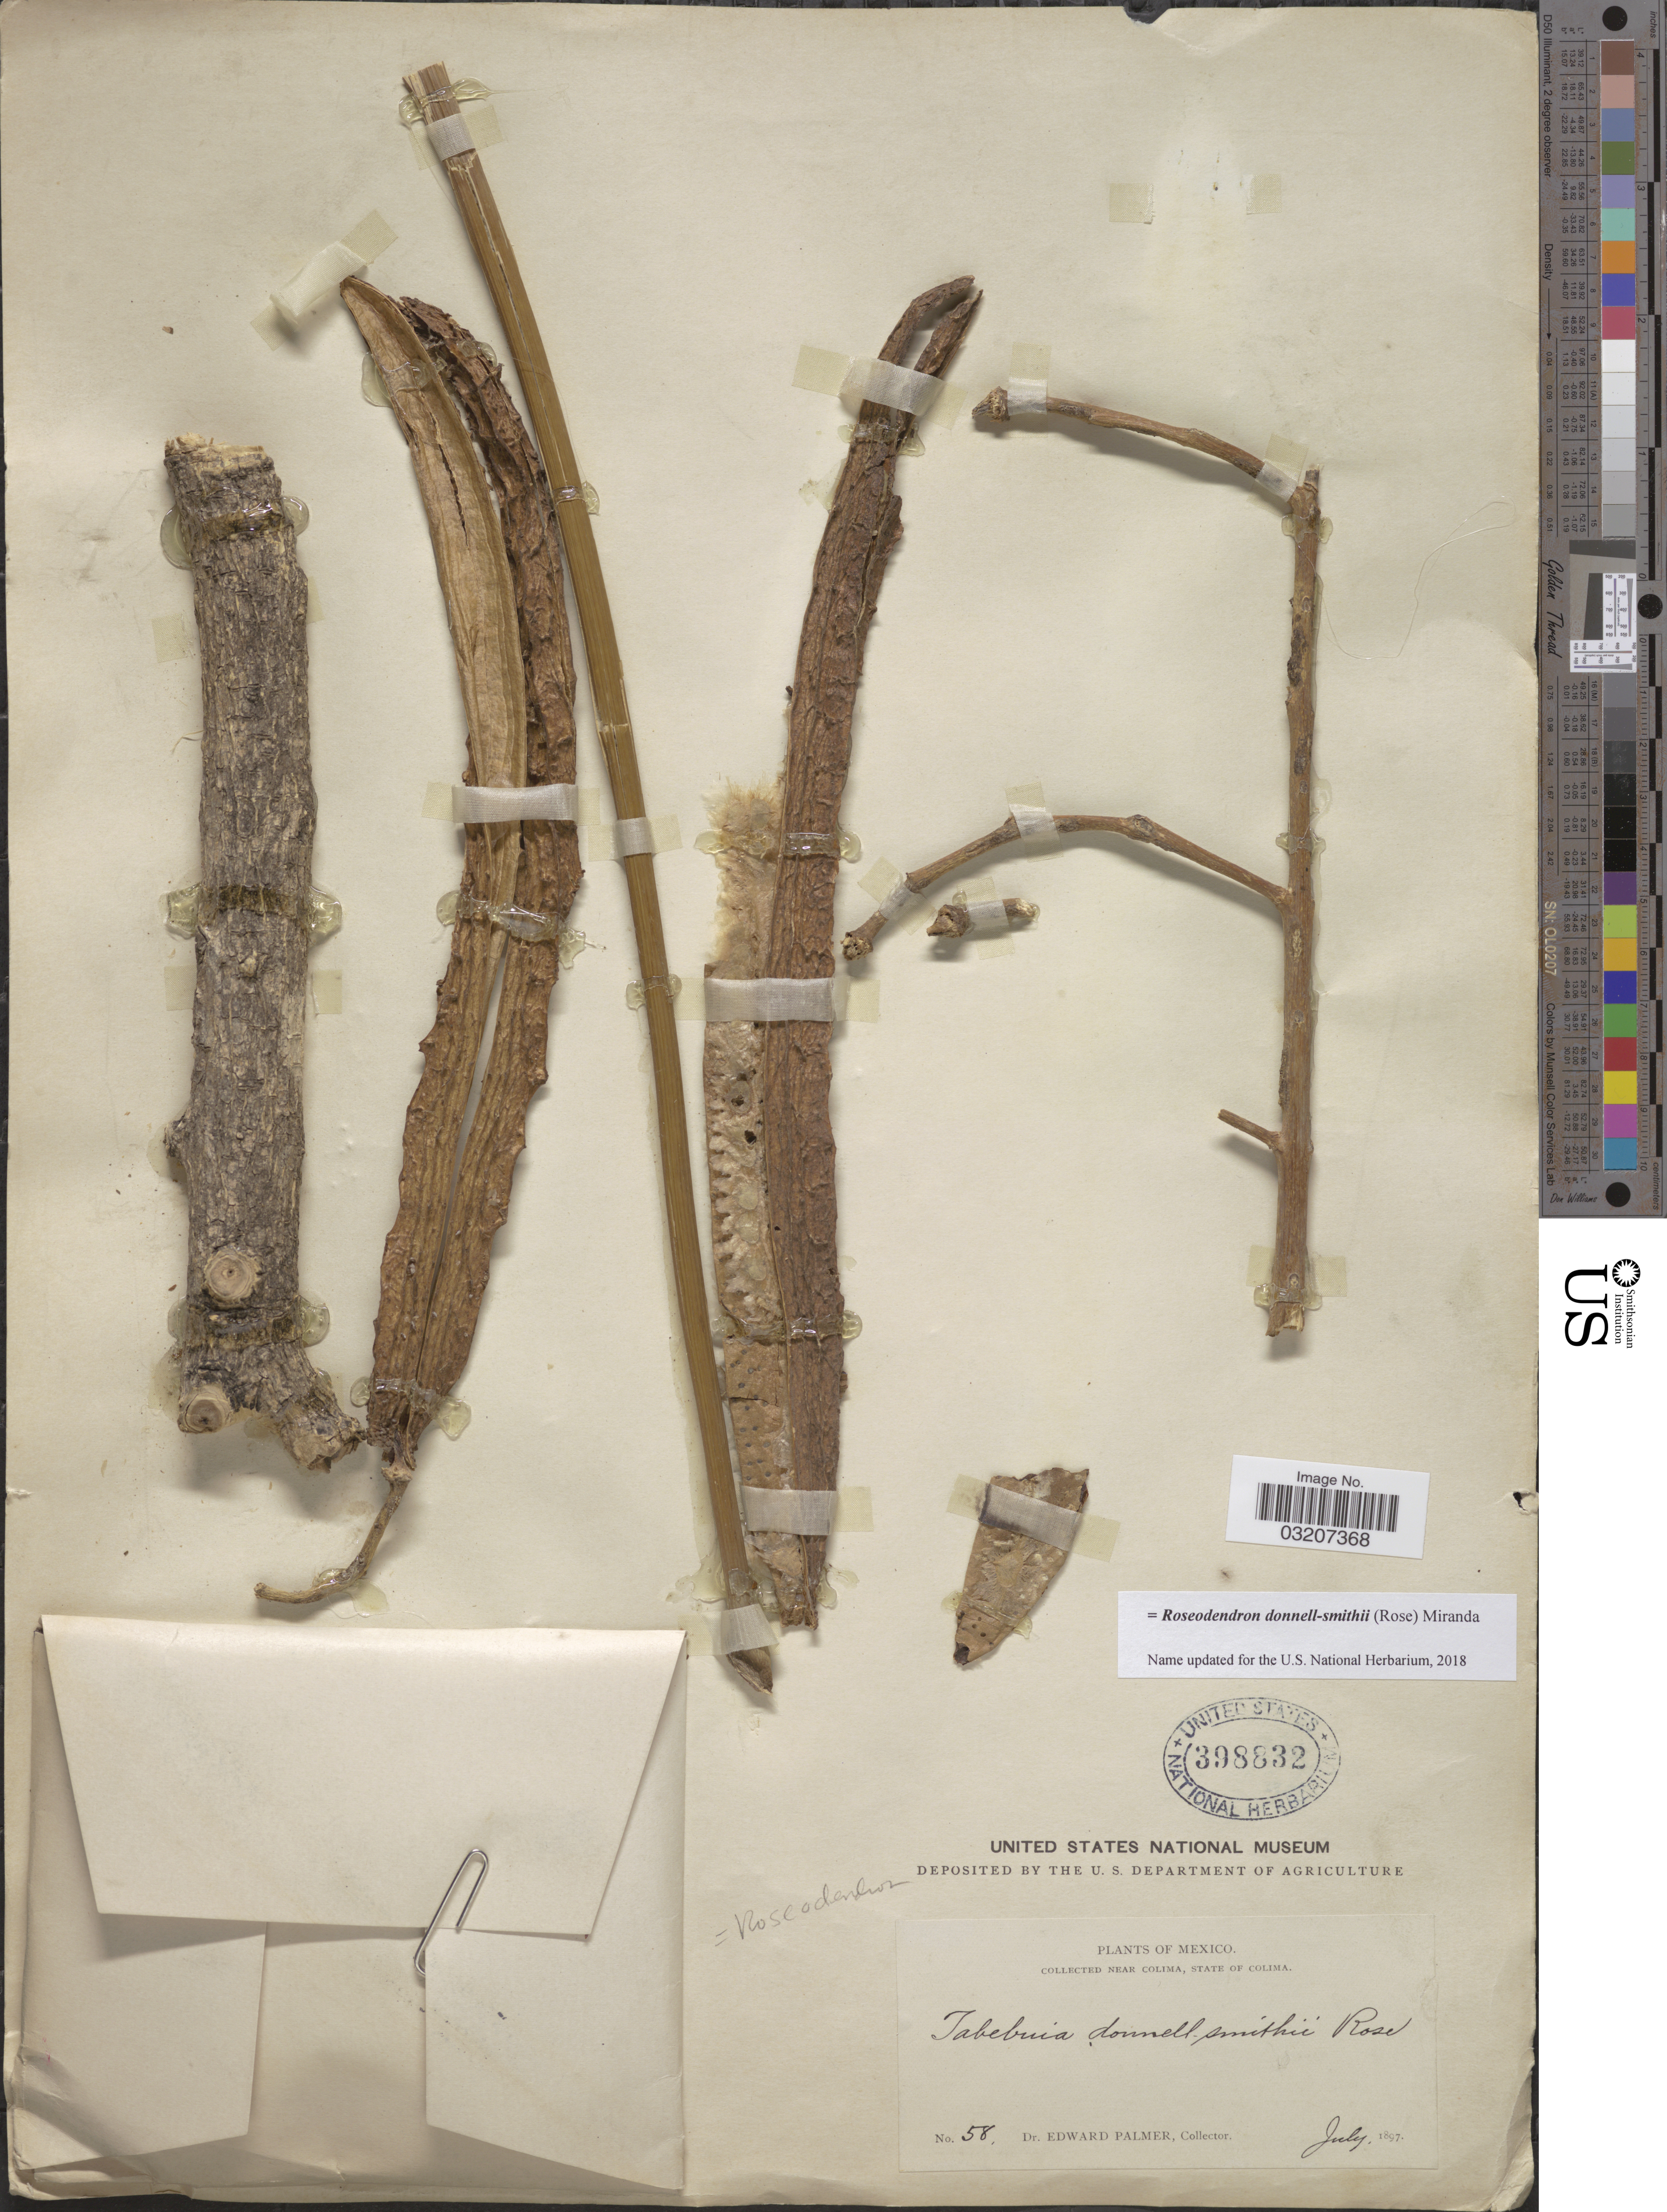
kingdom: Plantae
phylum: Tracheophyta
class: Magnoliopsida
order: Lamiales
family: Bignoniaceae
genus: Roseodendron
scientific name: Roseodendron donnell-smithii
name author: (Rose) Miranda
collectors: E. Palmer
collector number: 58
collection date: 1897-07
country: Mexico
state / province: Colima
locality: Near Colima.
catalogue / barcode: US 398832